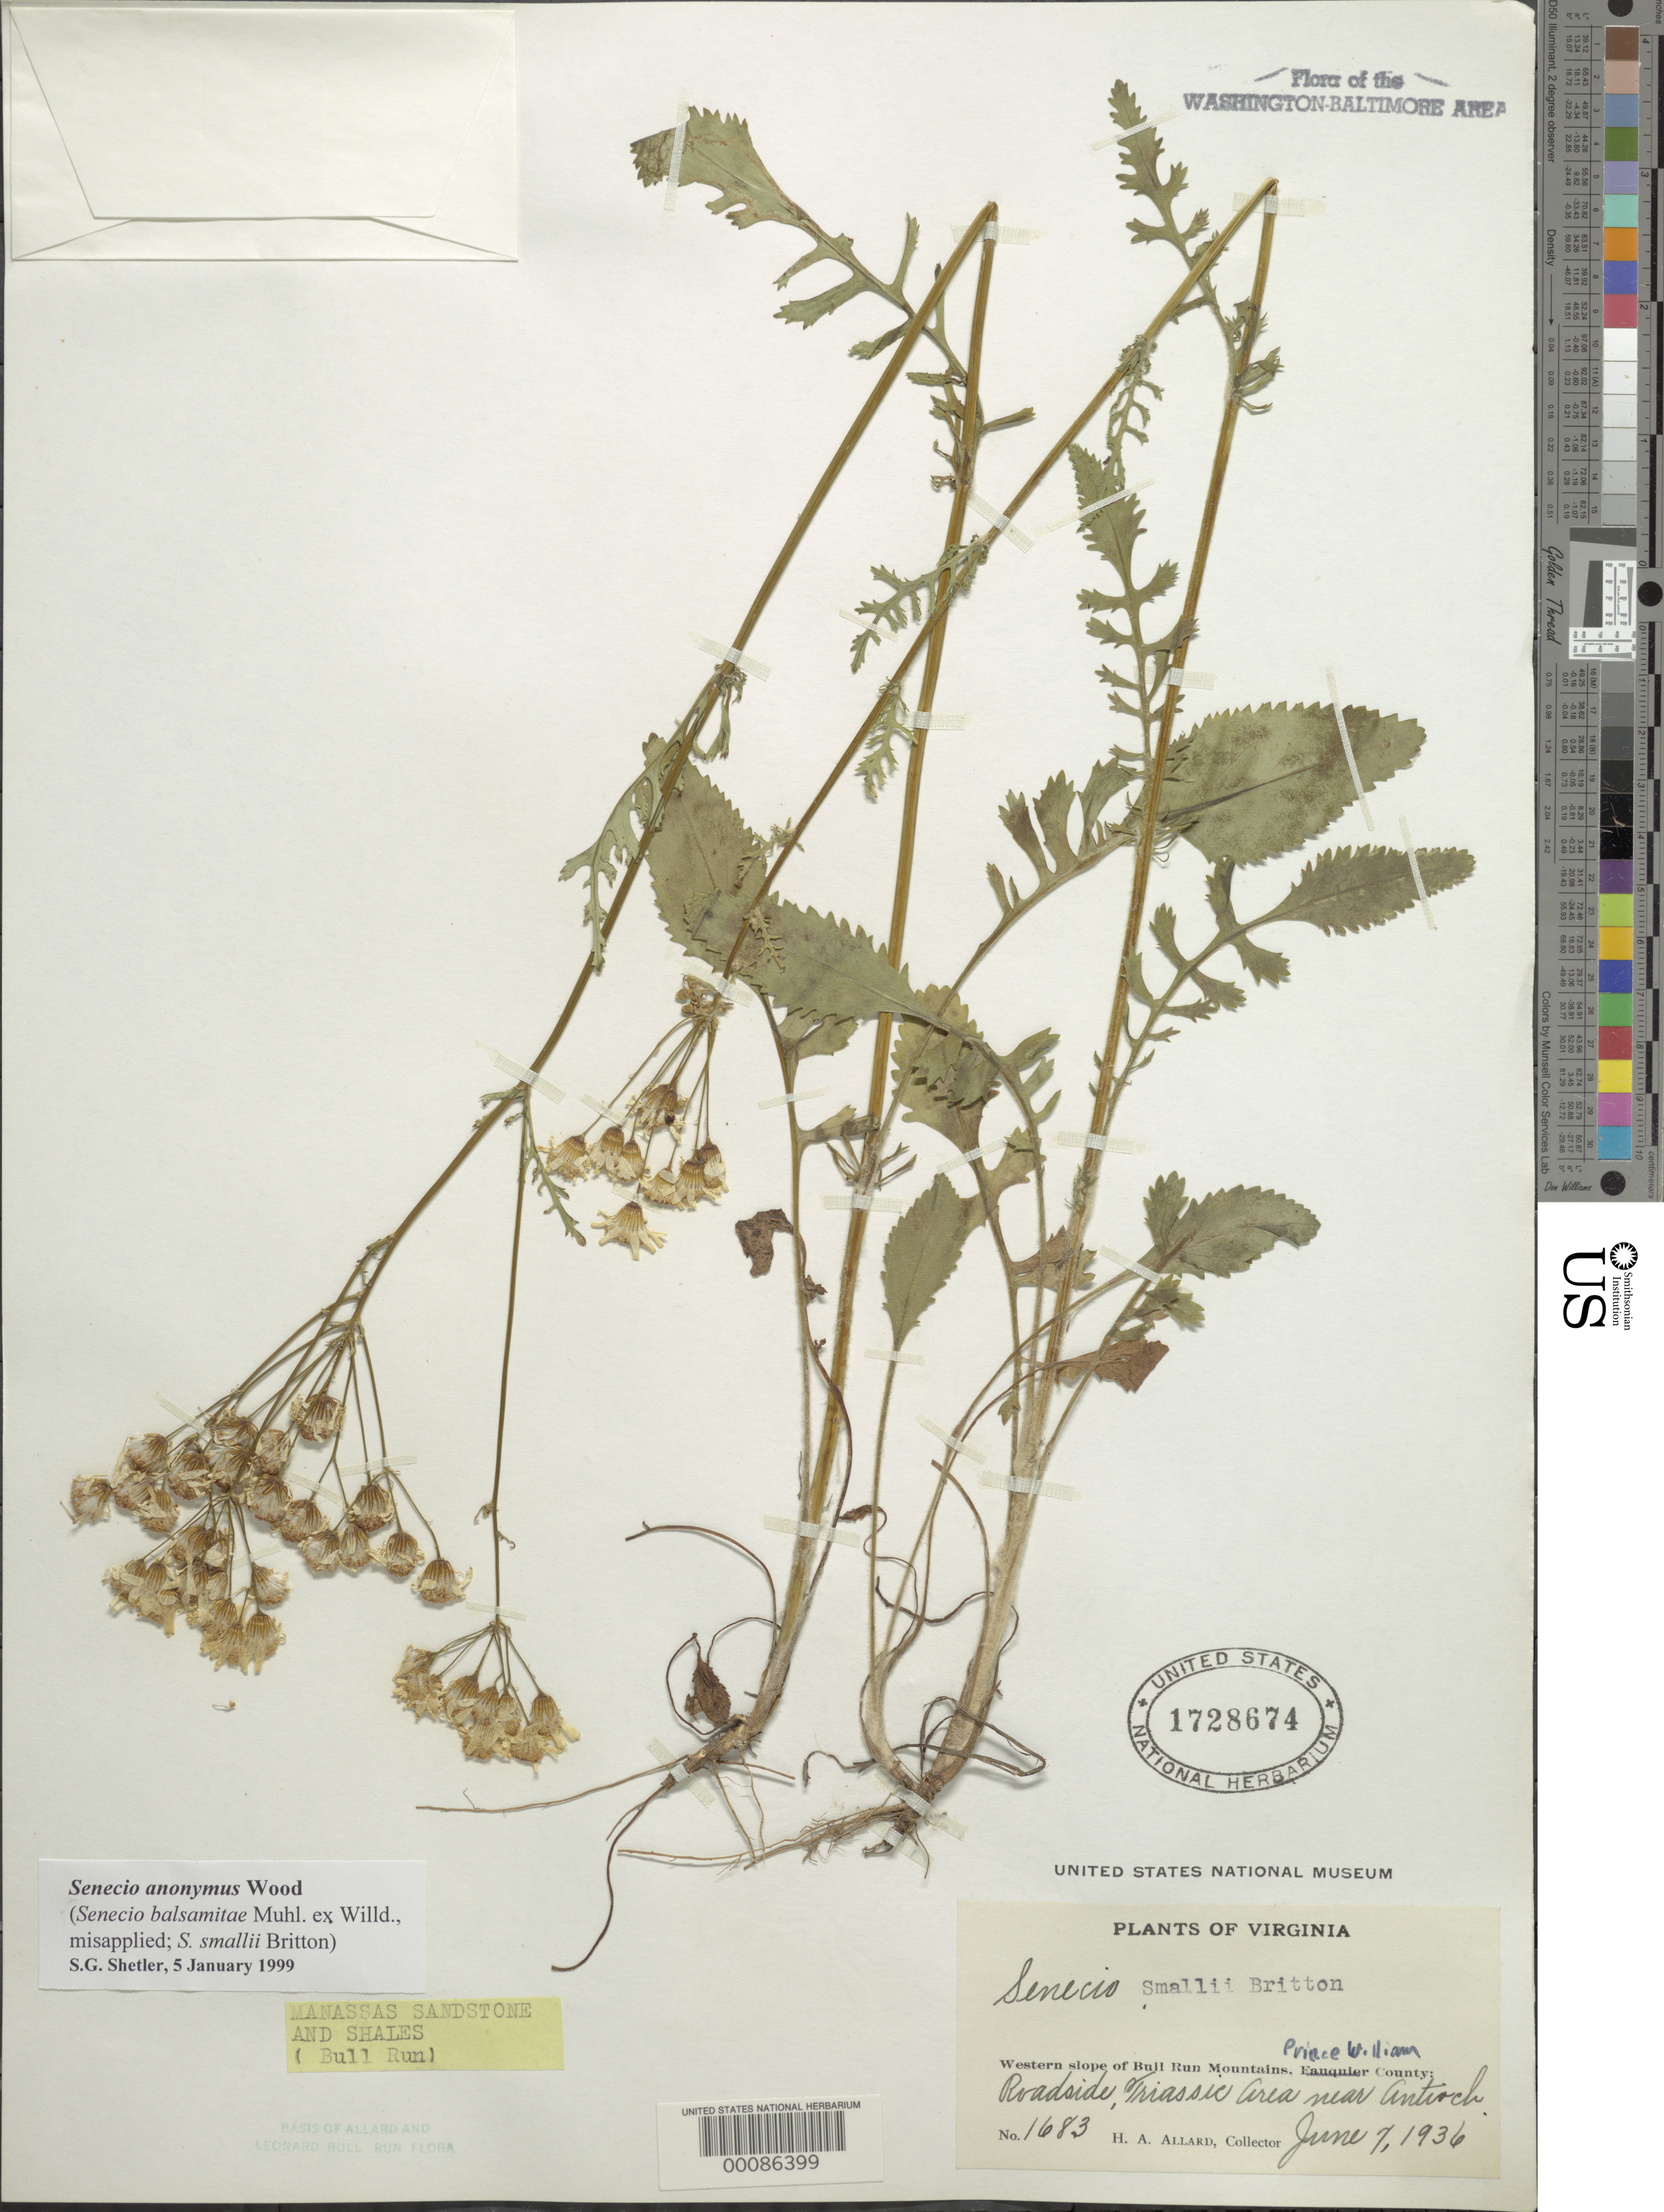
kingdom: Plantae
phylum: Tracheophyta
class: Magnoliopsida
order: Asterales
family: Asteraceae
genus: Packera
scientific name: Packera anonyma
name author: (Alph. Wood) W.A. Weber & Á. Löve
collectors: H. A. Allard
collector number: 1683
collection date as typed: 07 Jun 1936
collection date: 1936-06-07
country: United States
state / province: Virginia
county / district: Prince William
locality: Near Antioch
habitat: Roadside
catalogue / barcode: US 1728674